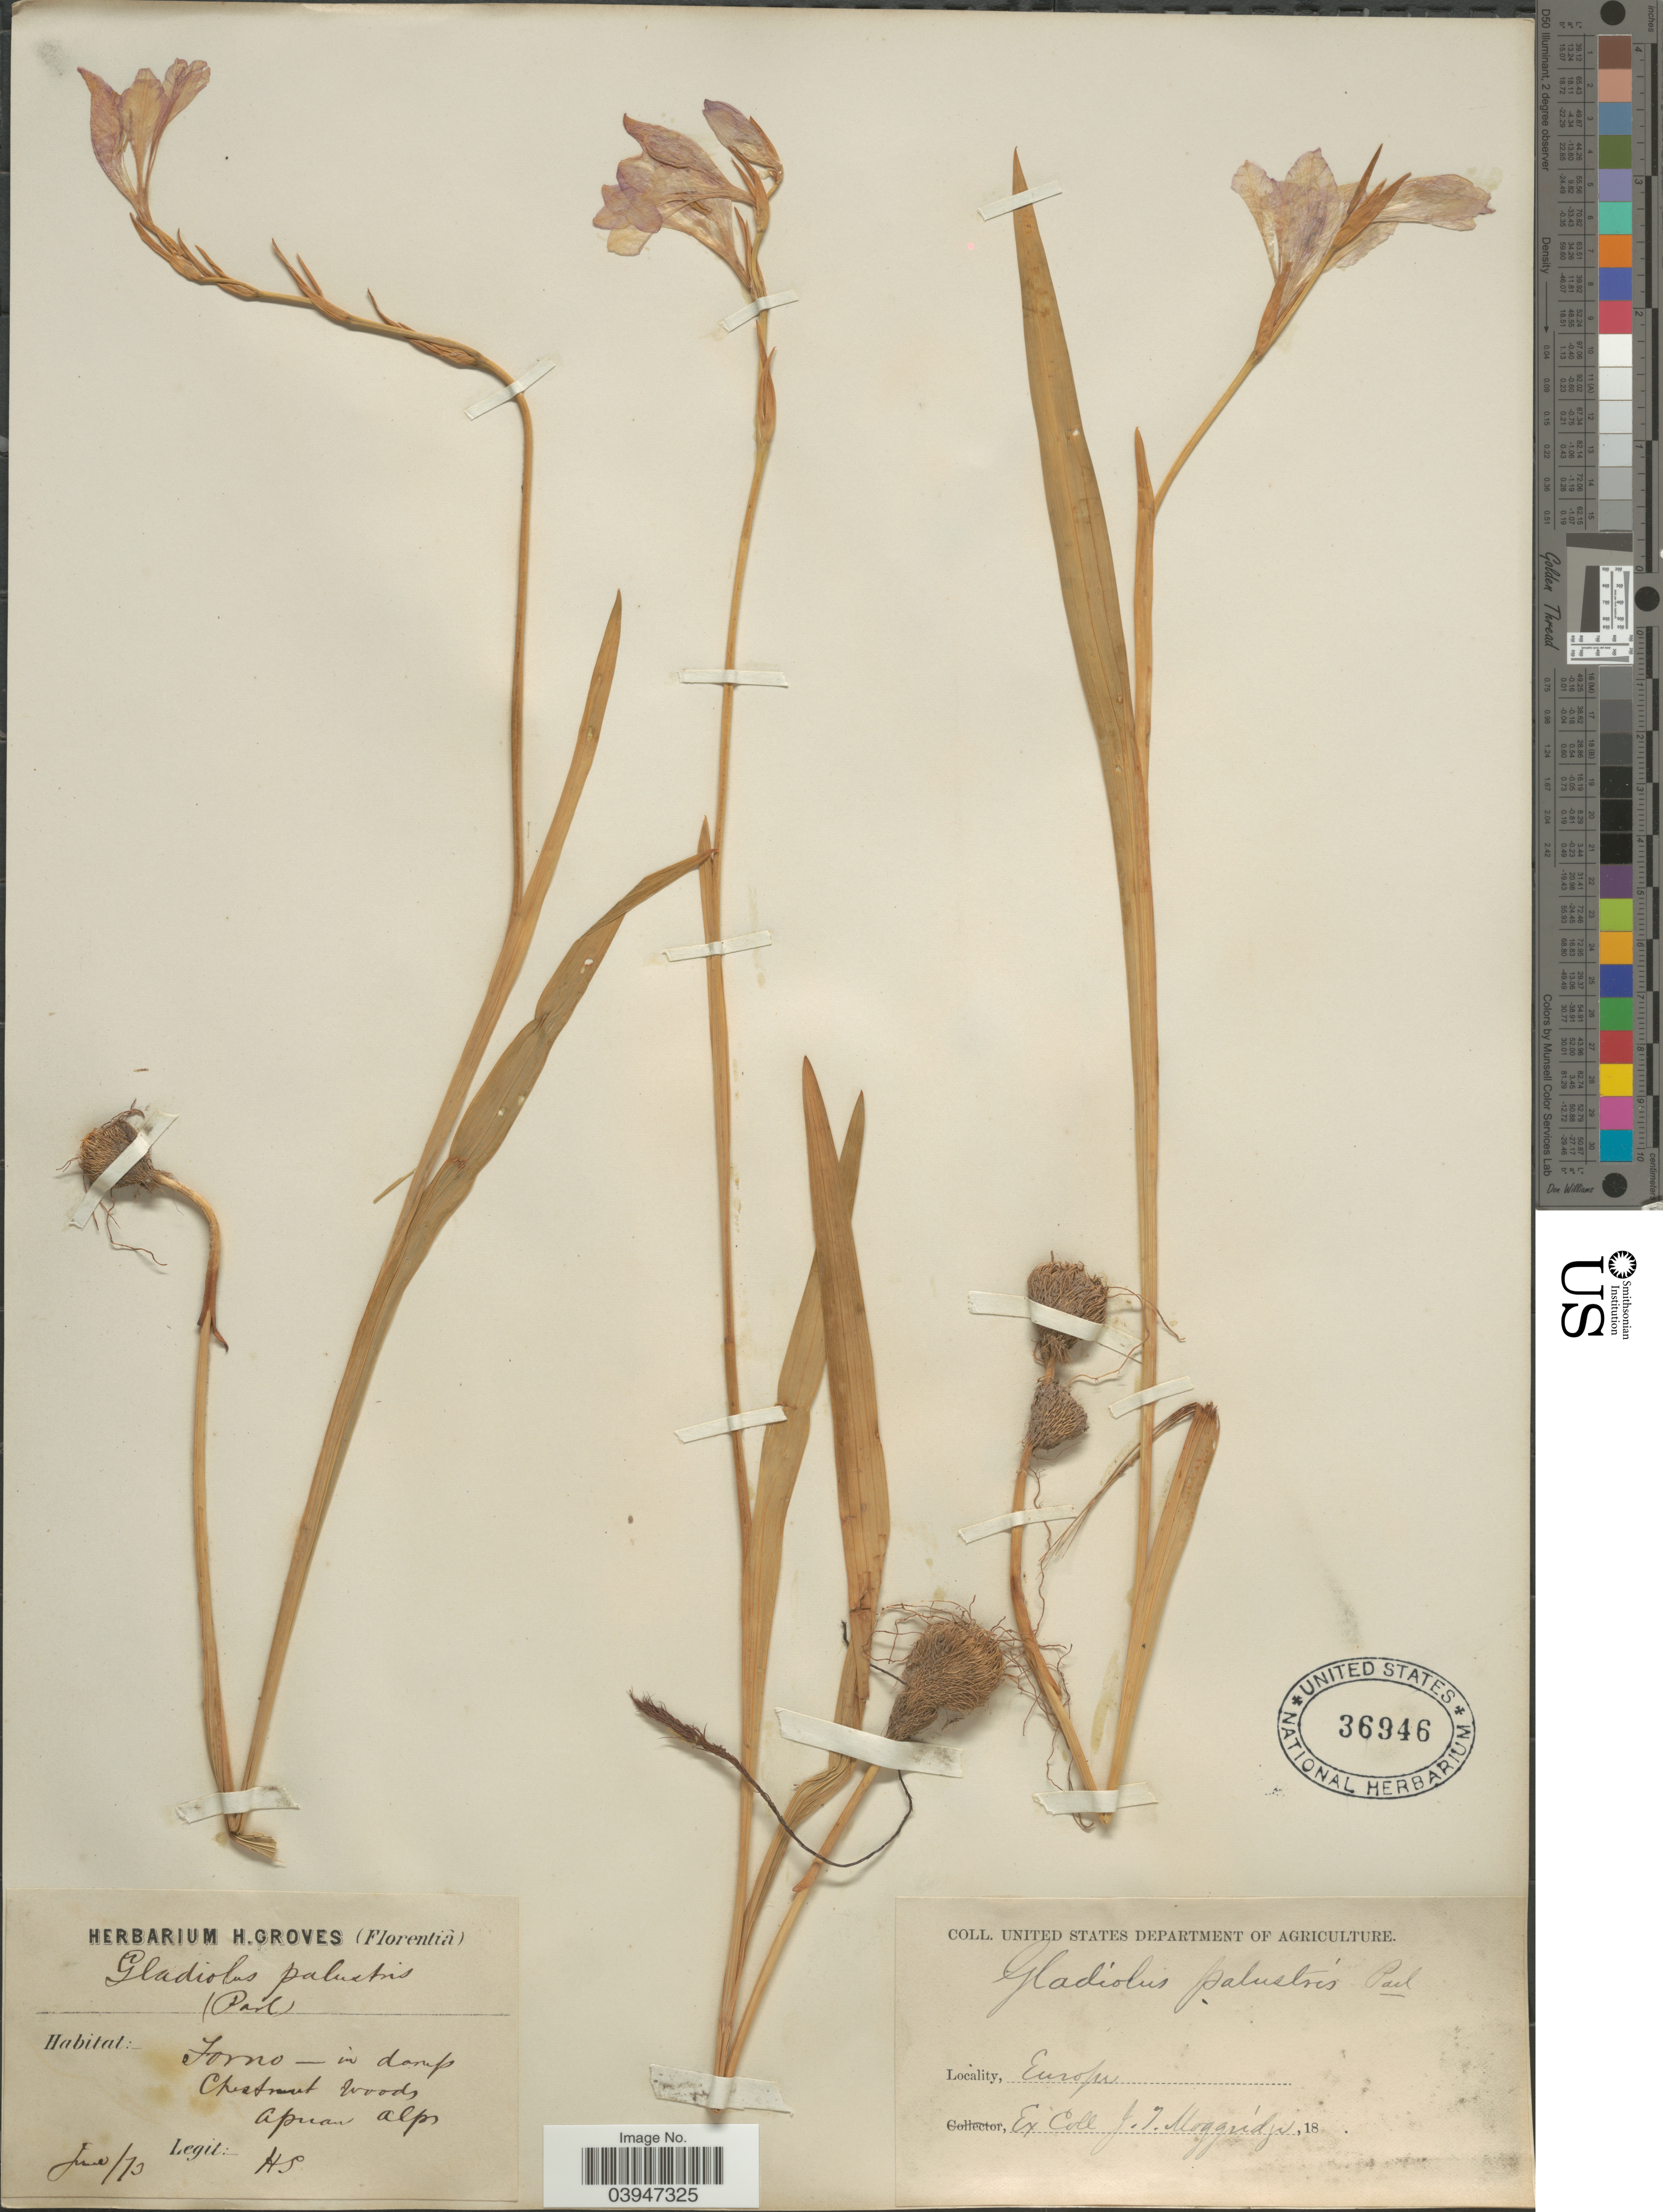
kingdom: Plantae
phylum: Tracheophyta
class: Liliopsida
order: Asparagales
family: Iridaceae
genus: Gladiolus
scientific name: Gladiolus palustris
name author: Gaudin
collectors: H. Groves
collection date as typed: Transcribed d/m/y: /6/73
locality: Europe. Forno - in damp Chestnut woods. Apuan alps.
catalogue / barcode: US 36946